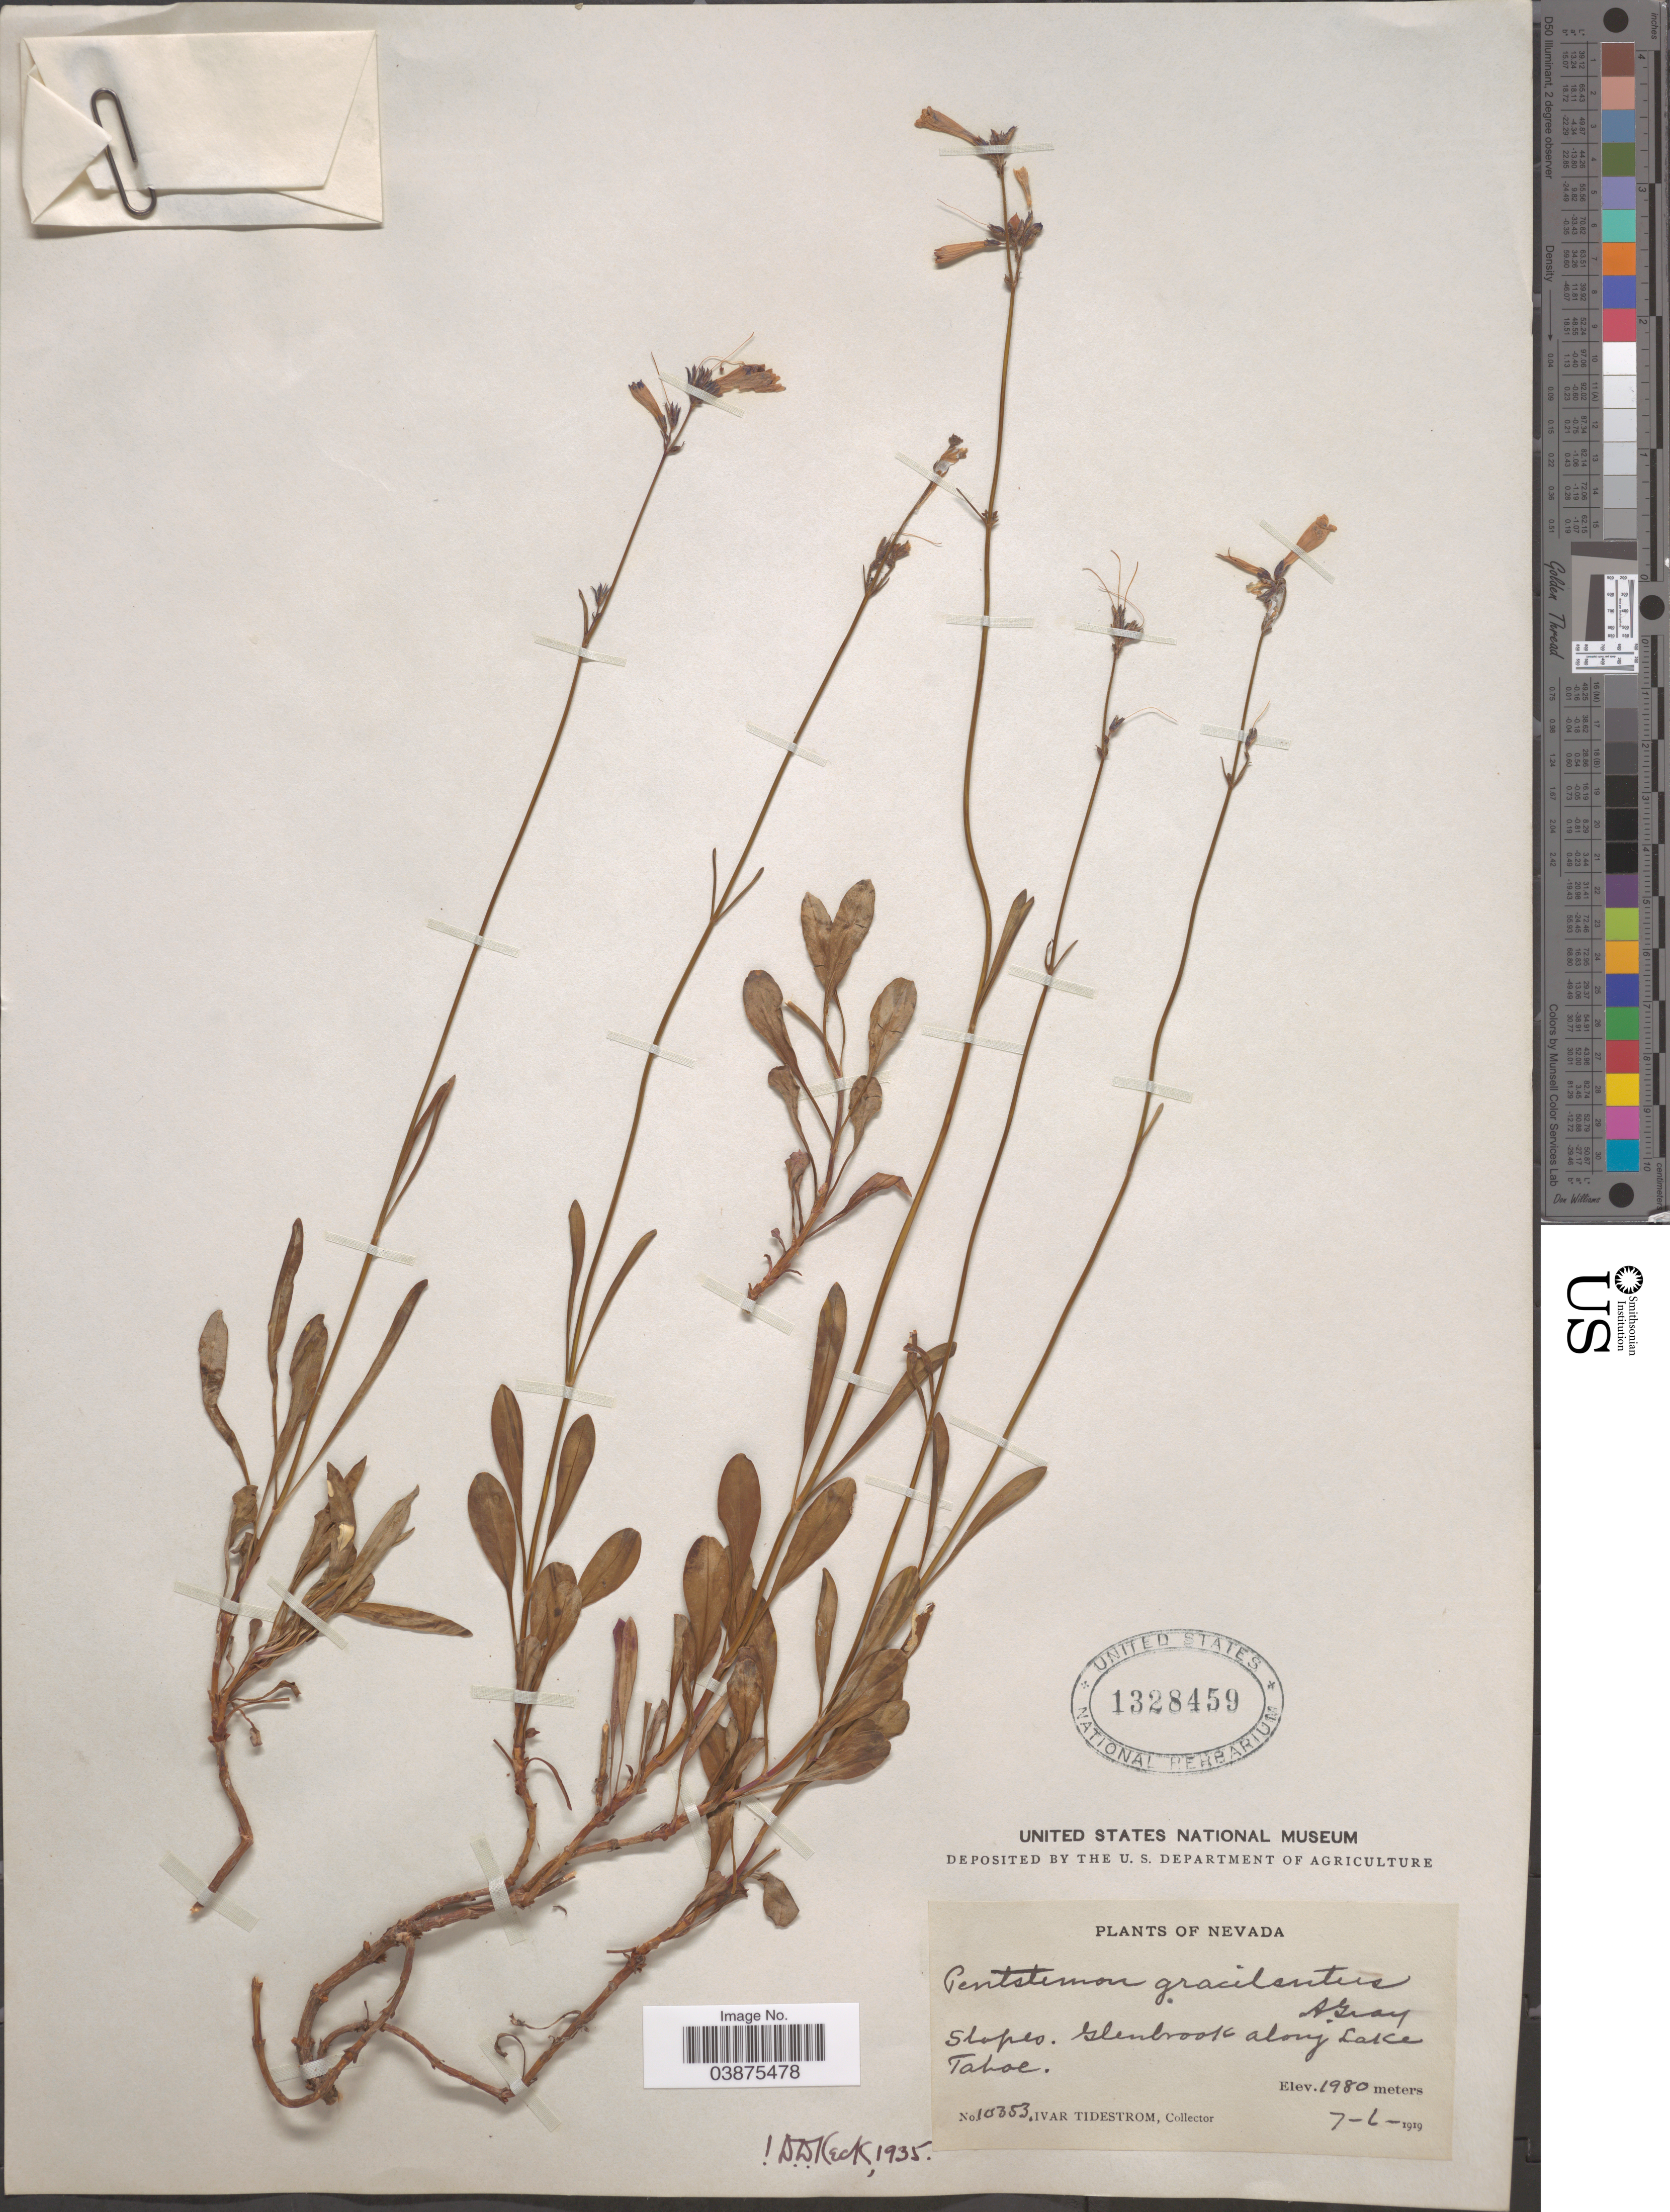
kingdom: Plantae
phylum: Tracheophyta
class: Magnoliopsida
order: Lamiales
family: Plantaginaceae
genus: Penstemon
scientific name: Penstemon gracilentus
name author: A. Gray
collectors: I. F. Tidestrom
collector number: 10353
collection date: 1919-07-06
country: United States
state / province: Nevada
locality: Slopes. Glenbrook along Lake Tahoe.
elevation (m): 1980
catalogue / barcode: US 1328459